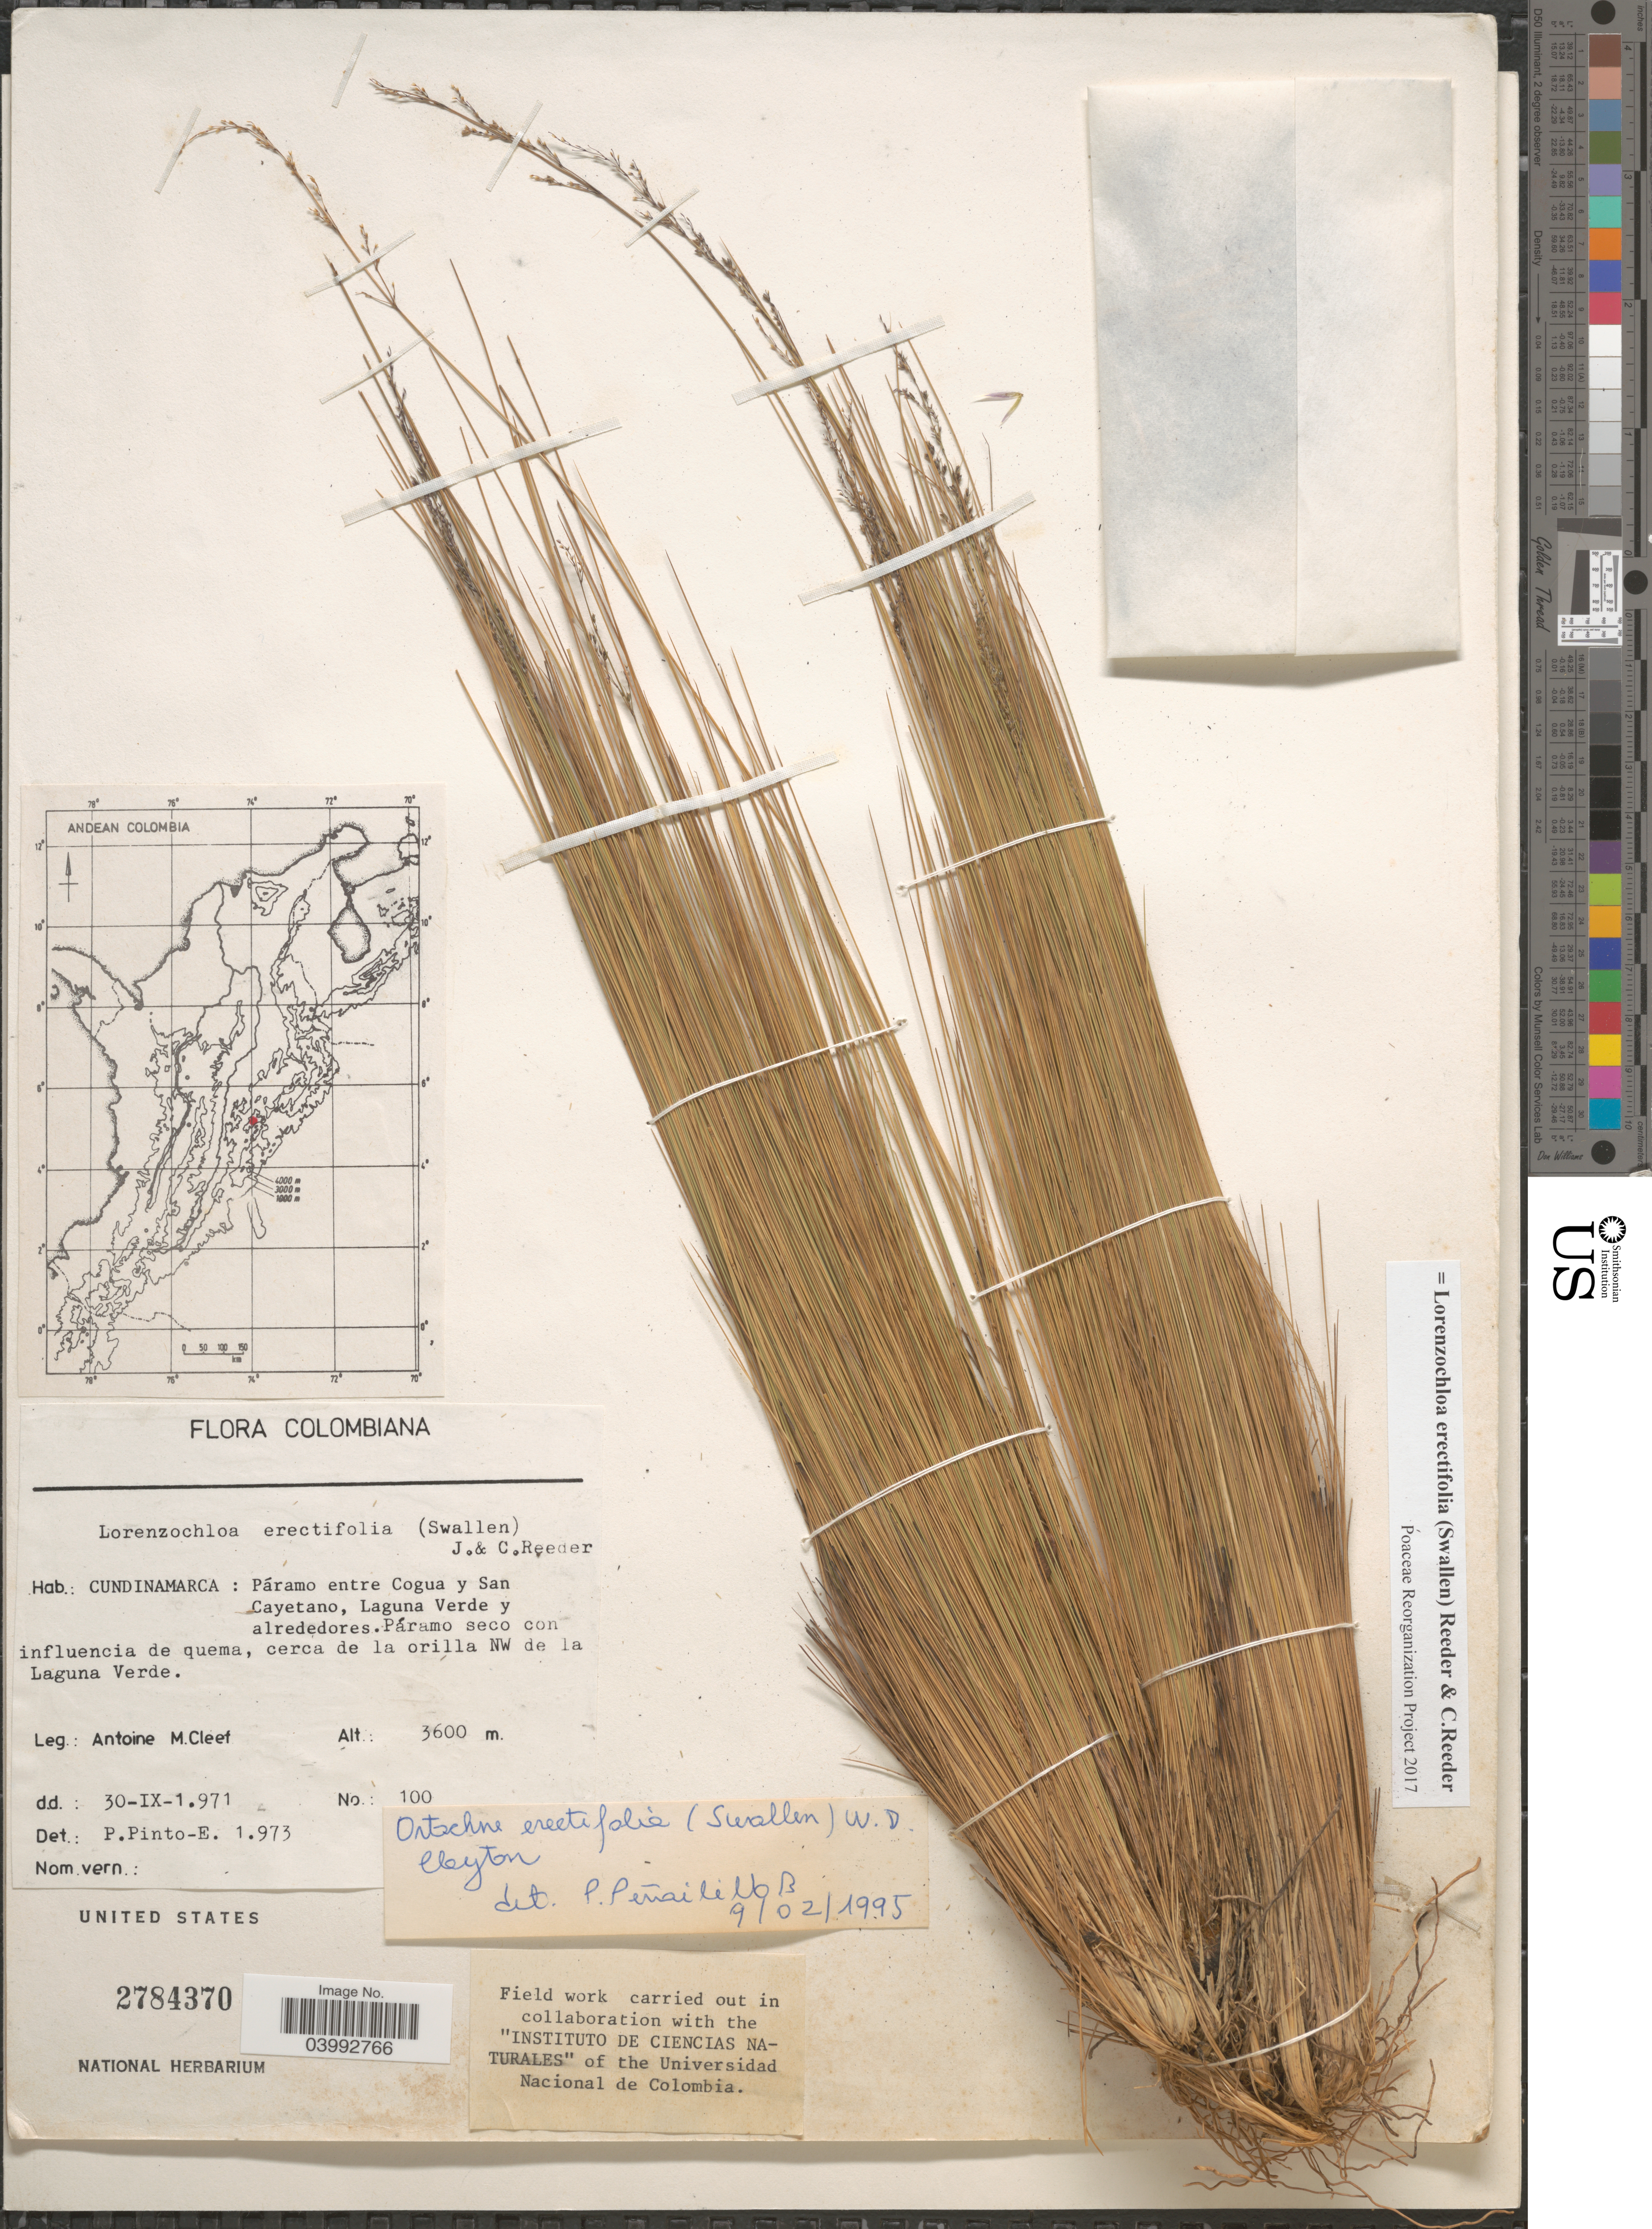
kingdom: Plantae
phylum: Tracheophyta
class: Liliopsida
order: Poales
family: Poaceae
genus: Lorenzochloa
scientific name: Lorenzochloa erectifolia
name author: (Swallen) Reeder & C. Reeder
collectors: A. M. Cleef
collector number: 100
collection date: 1971-09-30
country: Colombia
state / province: Cundinamarca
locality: Páramo entre Cogua y San Cayetano, Laguna Verde y alrededores. Páramo seco con influencia de quema, cerca de la orilla NW de la Laguna Verde.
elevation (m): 3600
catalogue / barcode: US 2784370